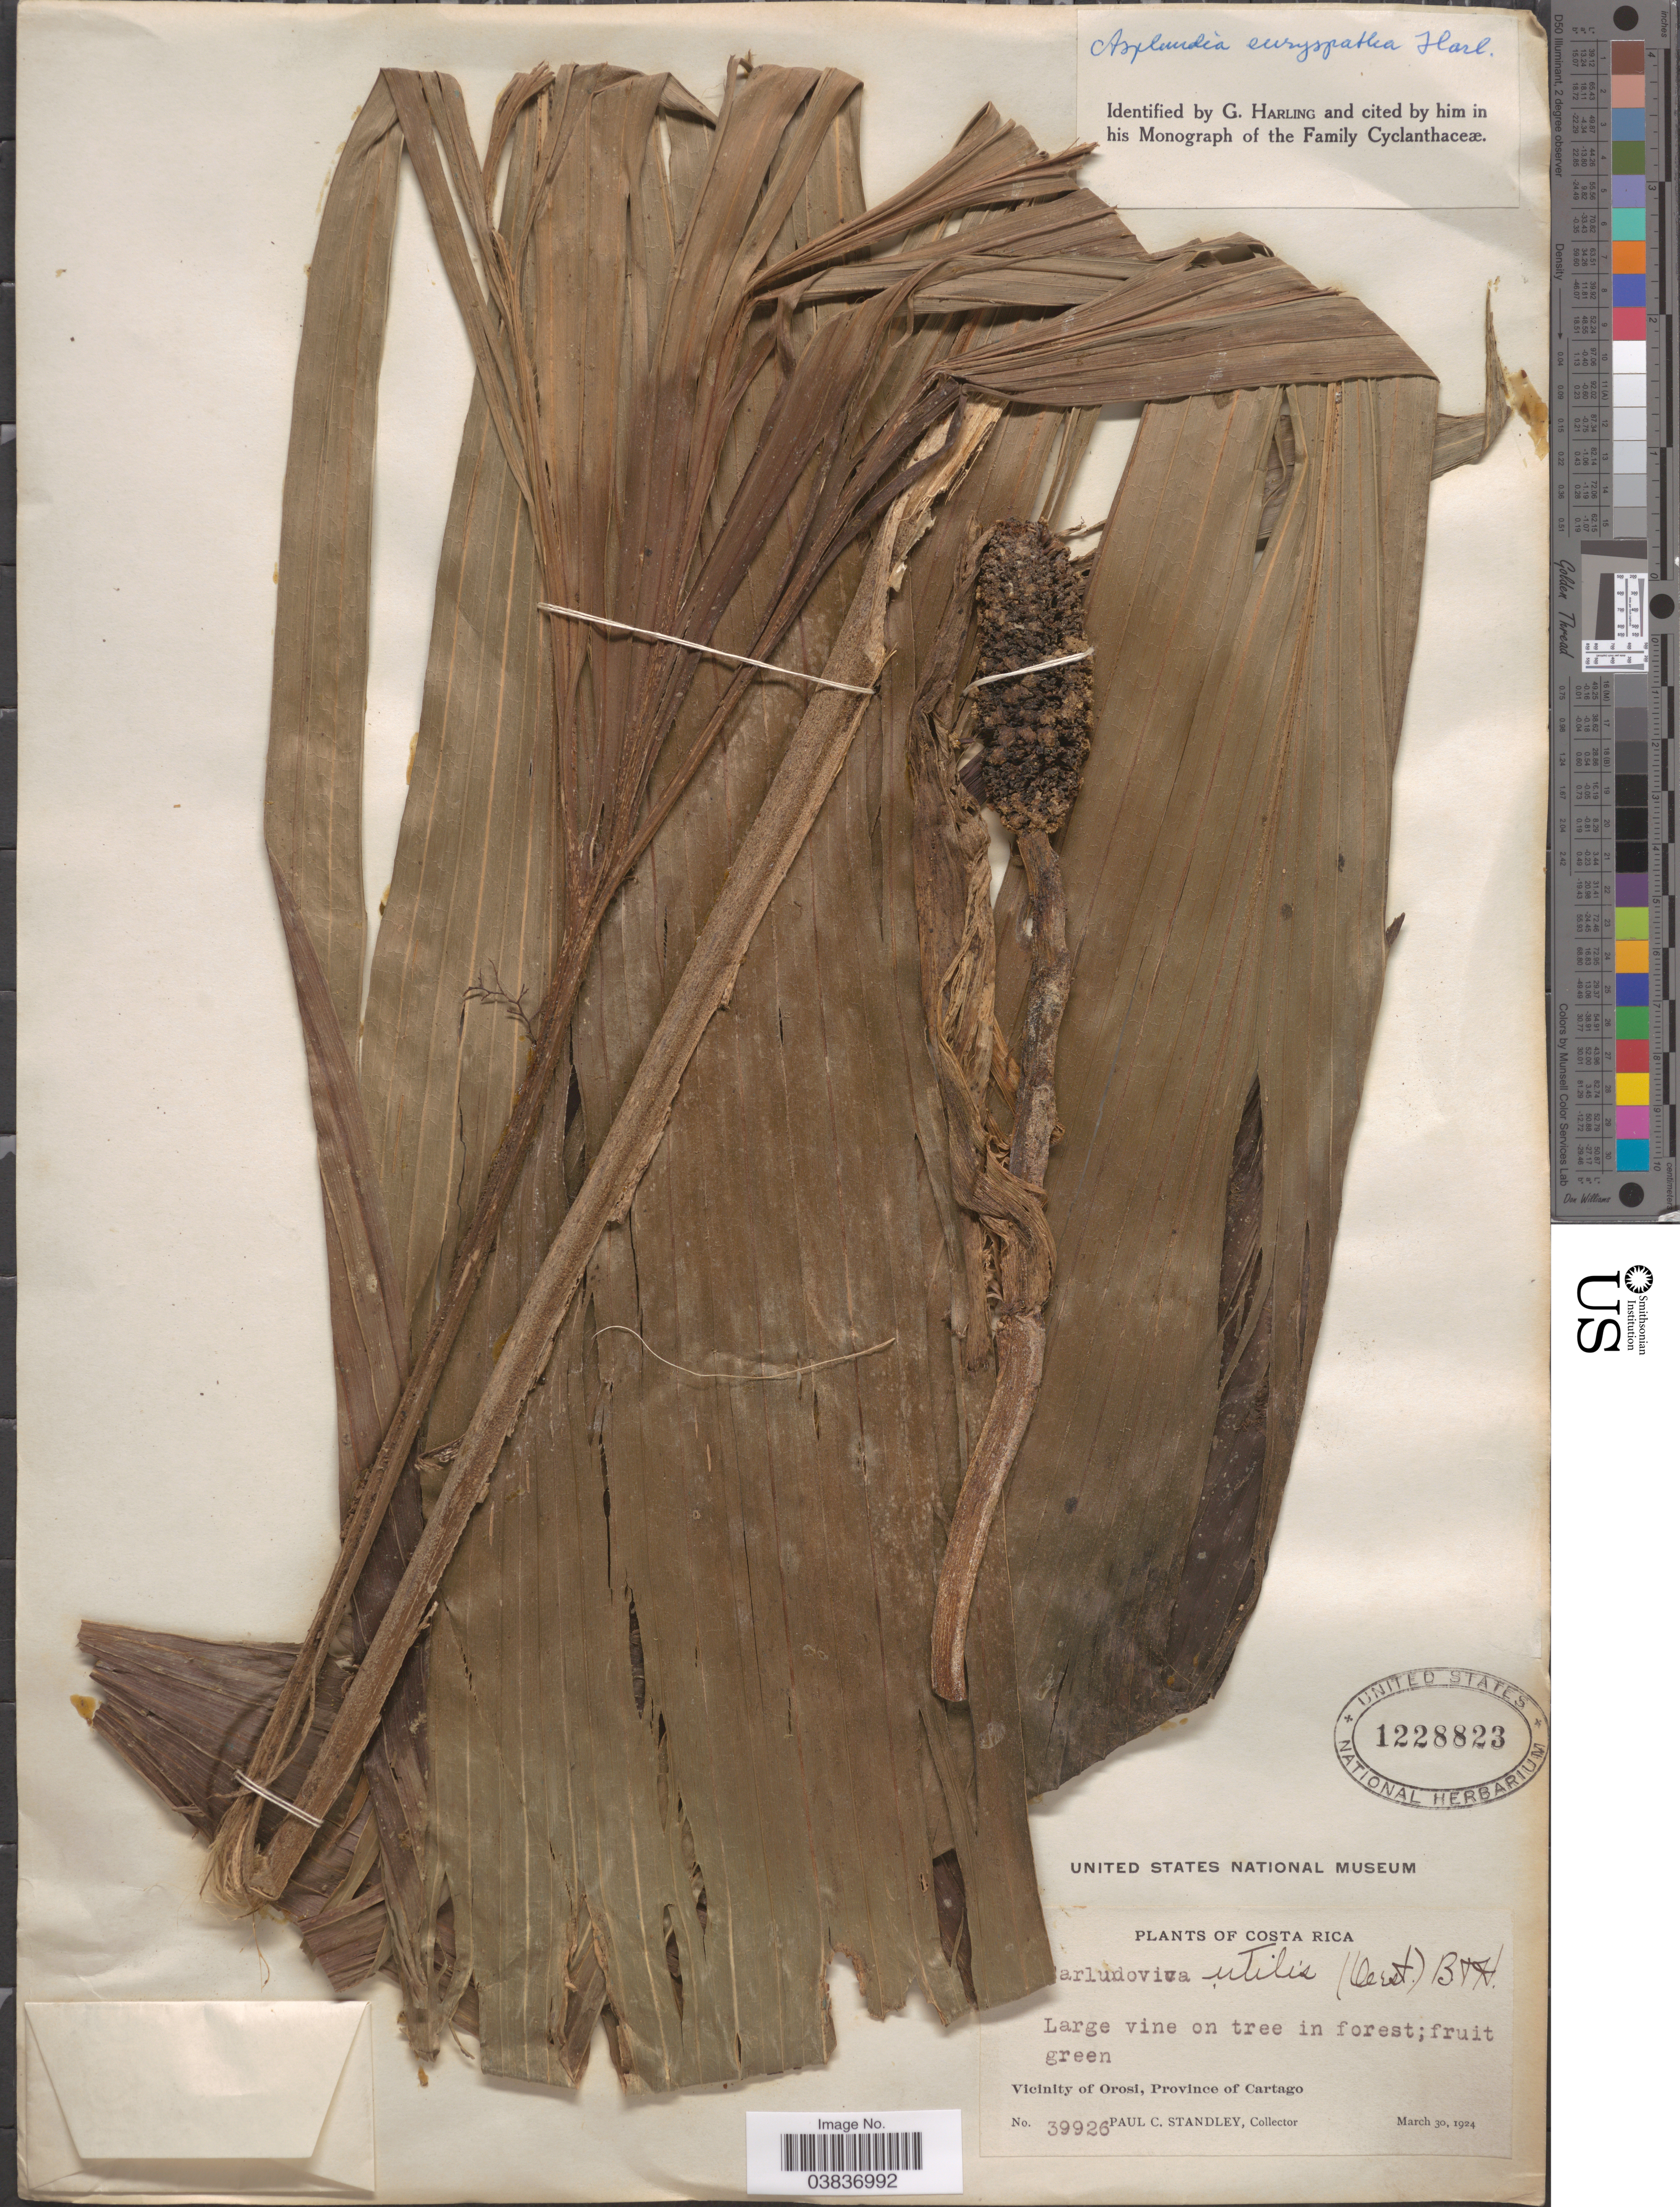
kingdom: Plantae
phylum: Tracheophyta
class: Liliopsida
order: Pandanales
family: Cyclanthaceae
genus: Asplundia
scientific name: Asplundia euryspatha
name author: Harling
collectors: P. C. Standley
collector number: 39926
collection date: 1924-03-30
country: Costa Rica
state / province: Cartago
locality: Vicinity of Orosi.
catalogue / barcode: US 1228823